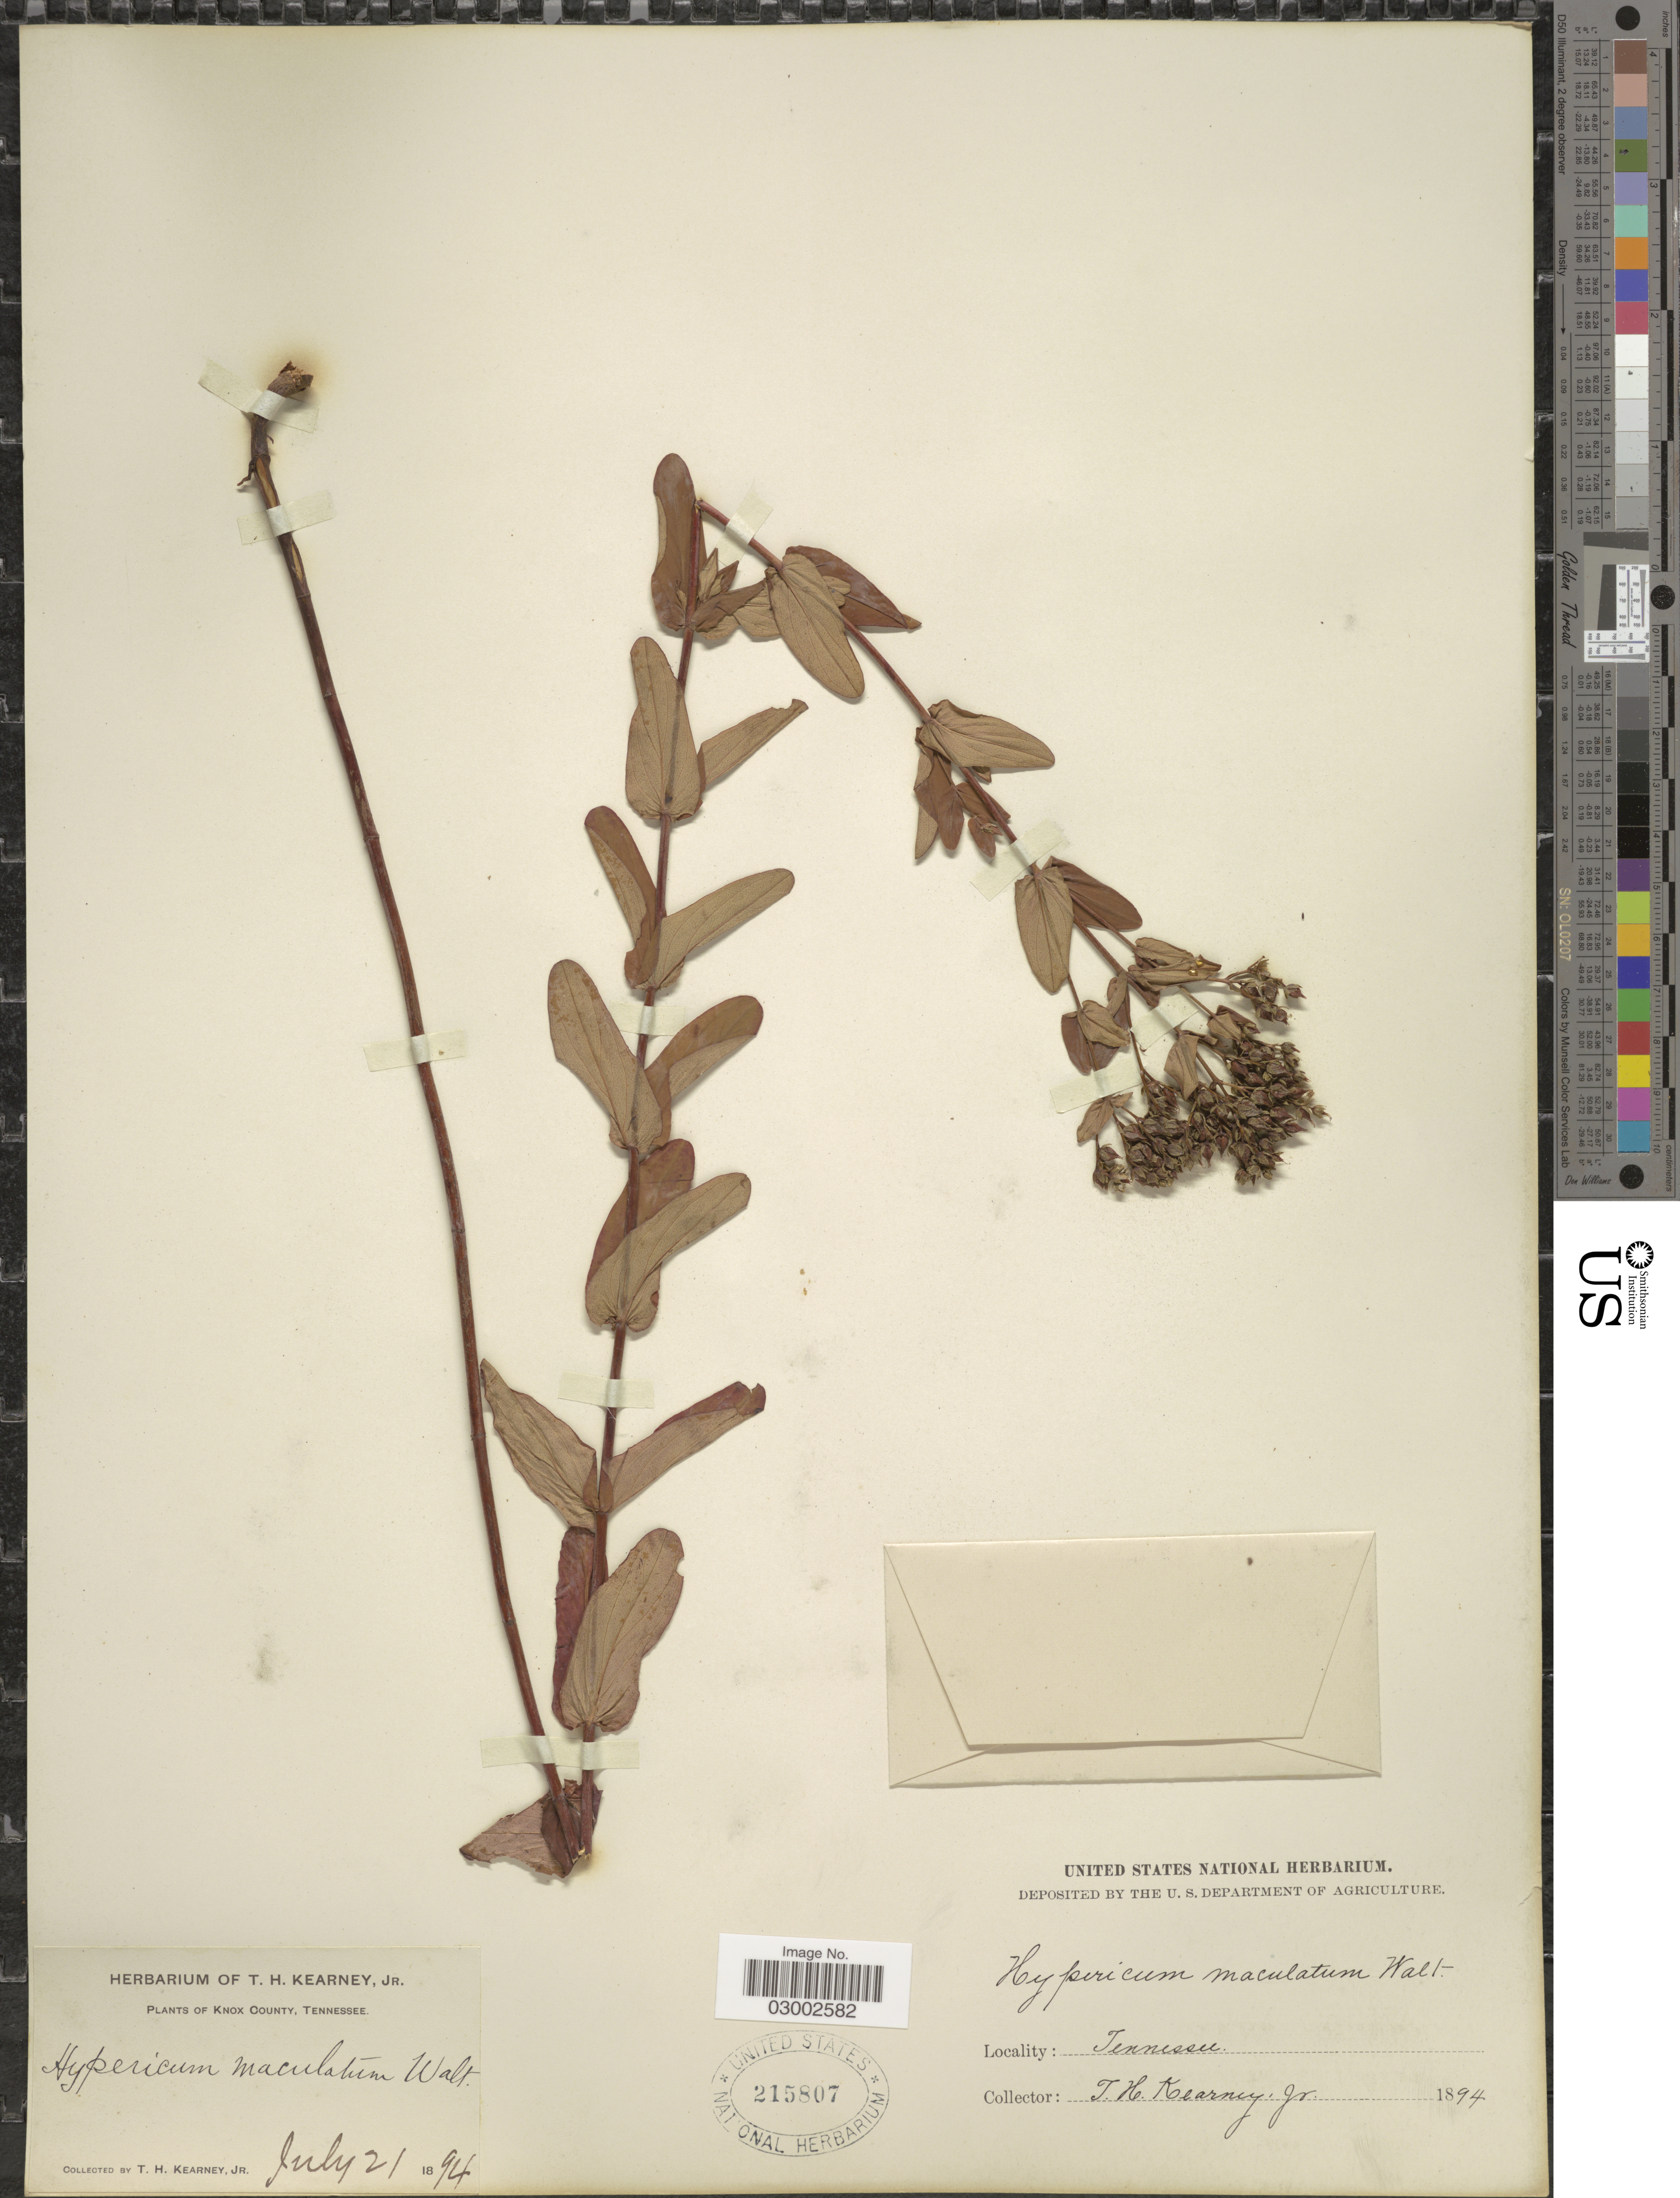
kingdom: Plantae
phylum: Tracheophyta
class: Magnoliopsida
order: Malpighiales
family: Hypericaceae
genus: Hypericum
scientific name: Hypericum punctatum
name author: Lam.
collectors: T. H. Kearney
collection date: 1894-07-21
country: United States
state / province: Tennessee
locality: Knox County.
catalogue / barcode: US 215807